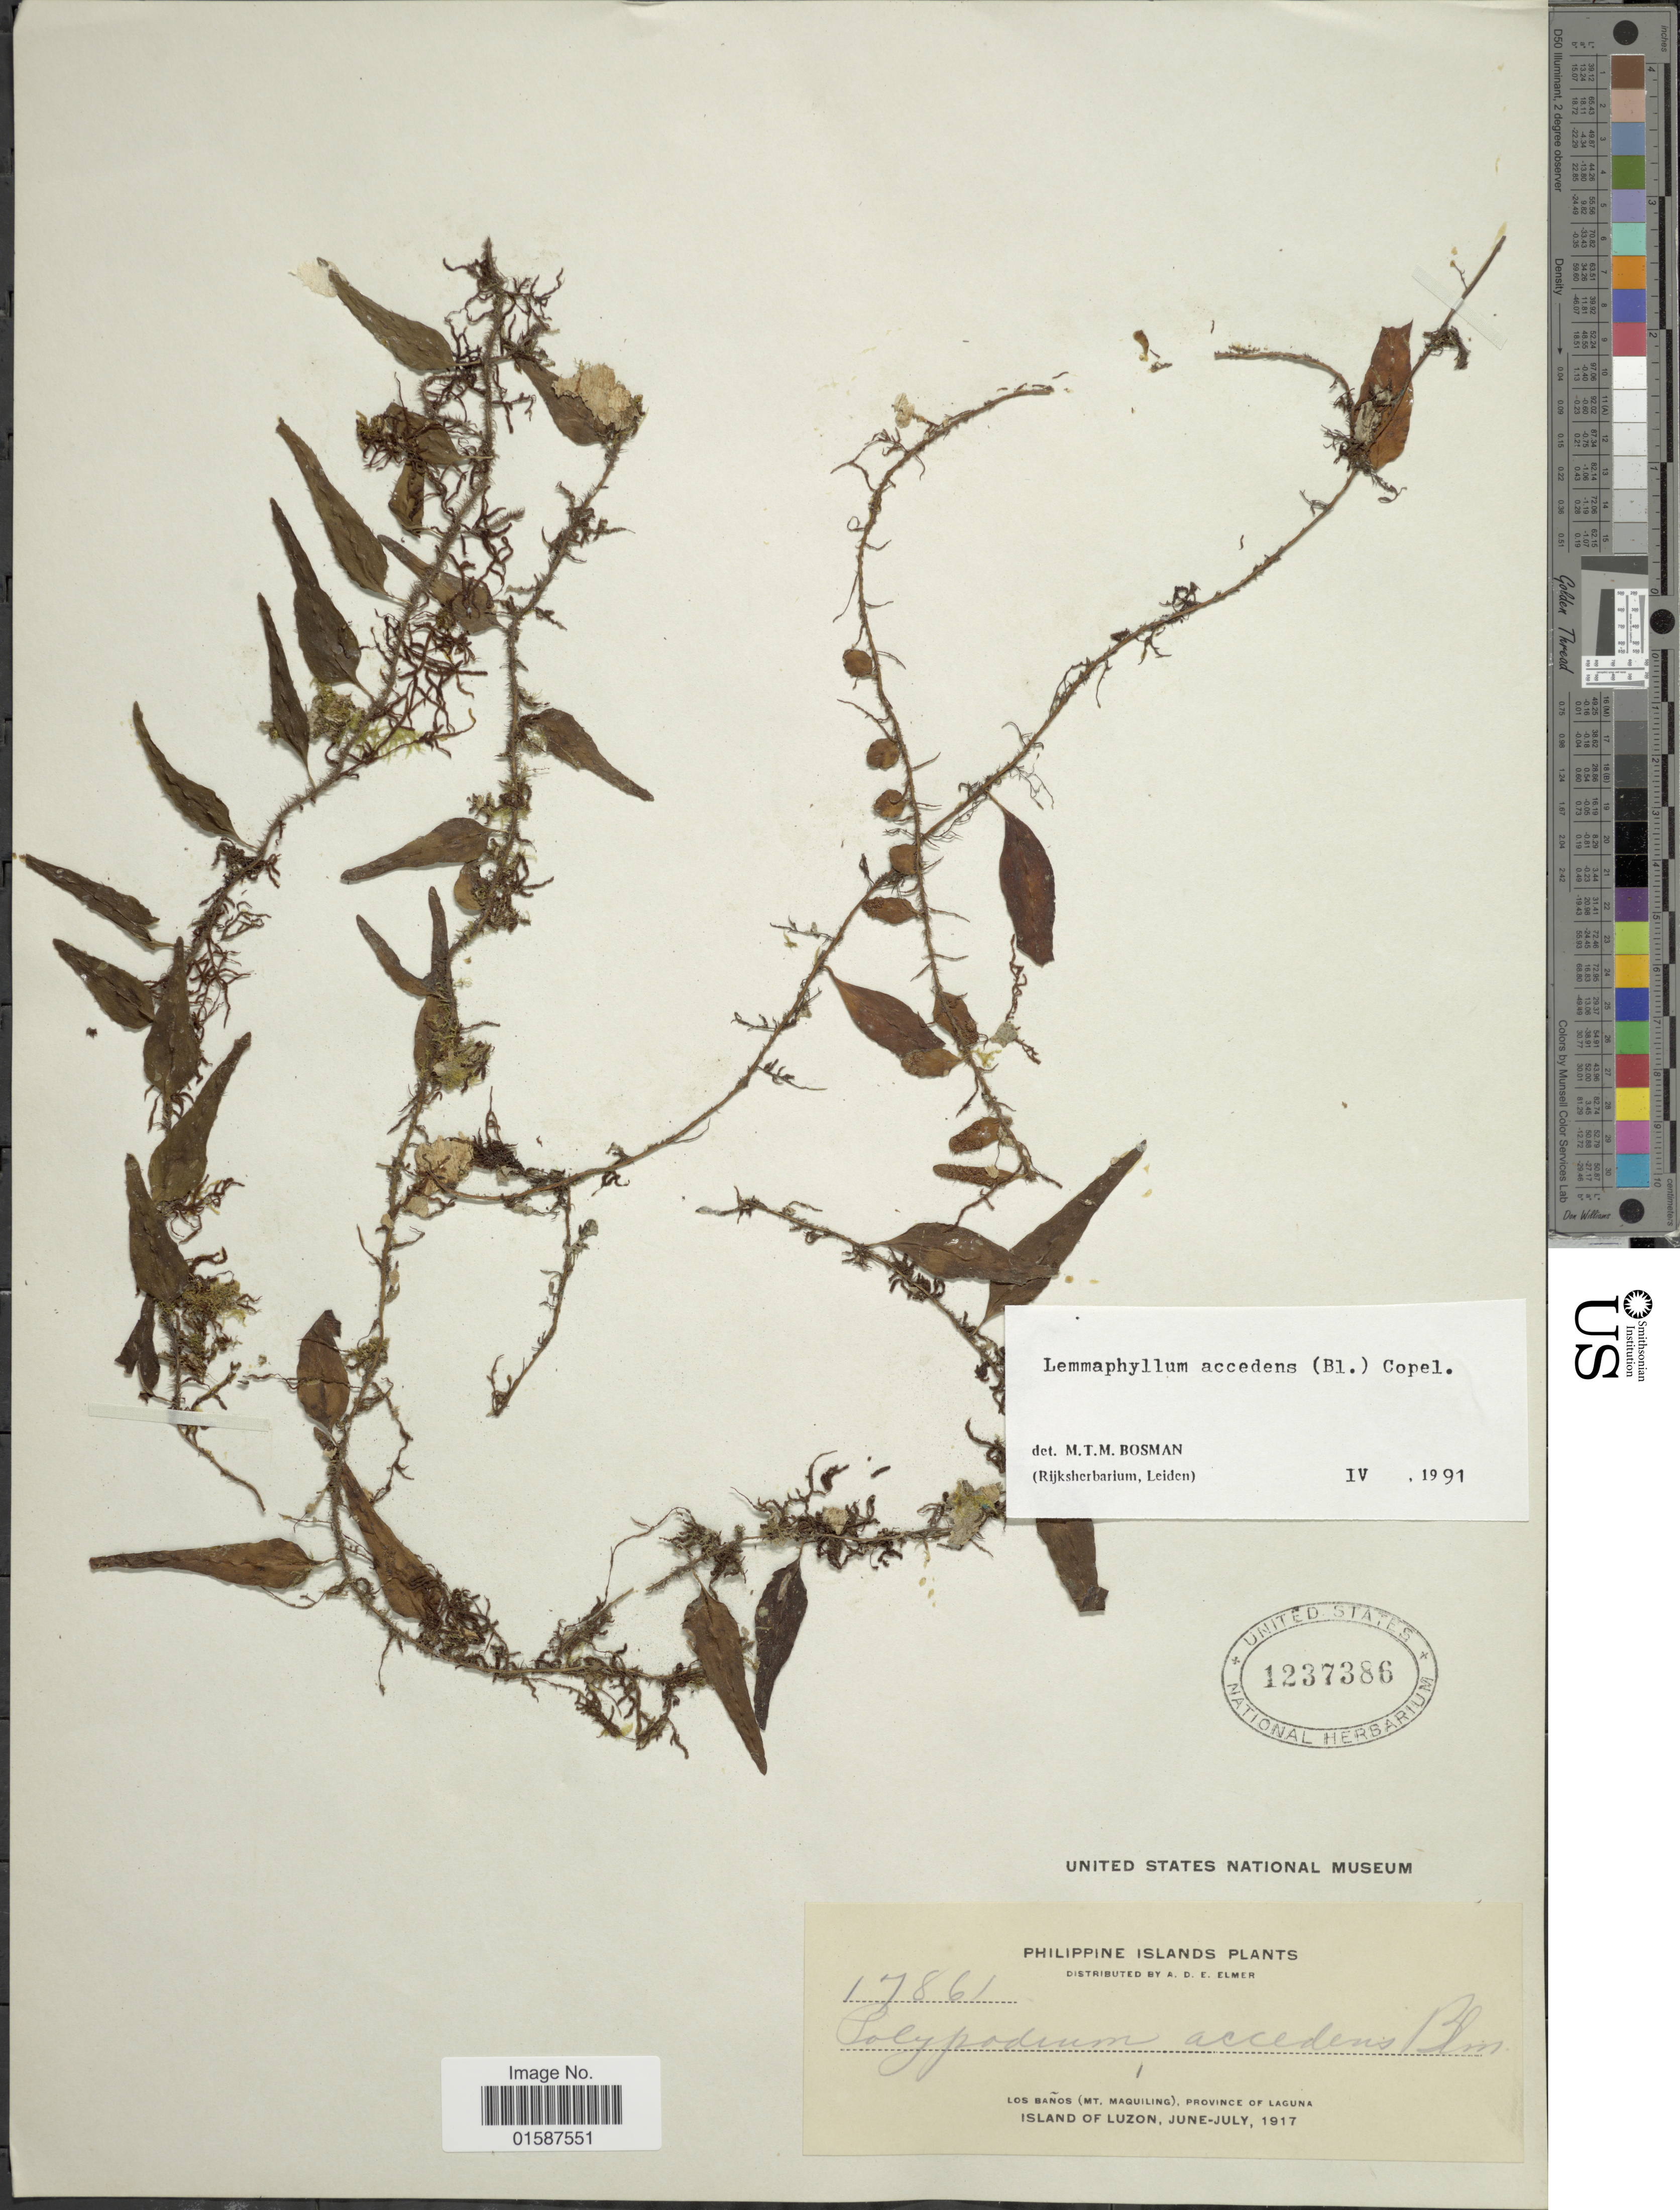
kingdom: Plantae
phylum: Tracheophyta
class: Polypodiopsida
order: Polypodiales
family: Polypodiaceae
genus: Lemmaphyllum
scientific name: Lemmaphyllum accedens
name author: (Blume) Donk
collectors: A. D. E. Elmer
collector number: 17861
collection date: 1917-06/1917-07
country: Philippines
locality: Los Banos (Mt. Maquiling), Province of Laguna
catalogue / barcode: US 1237386